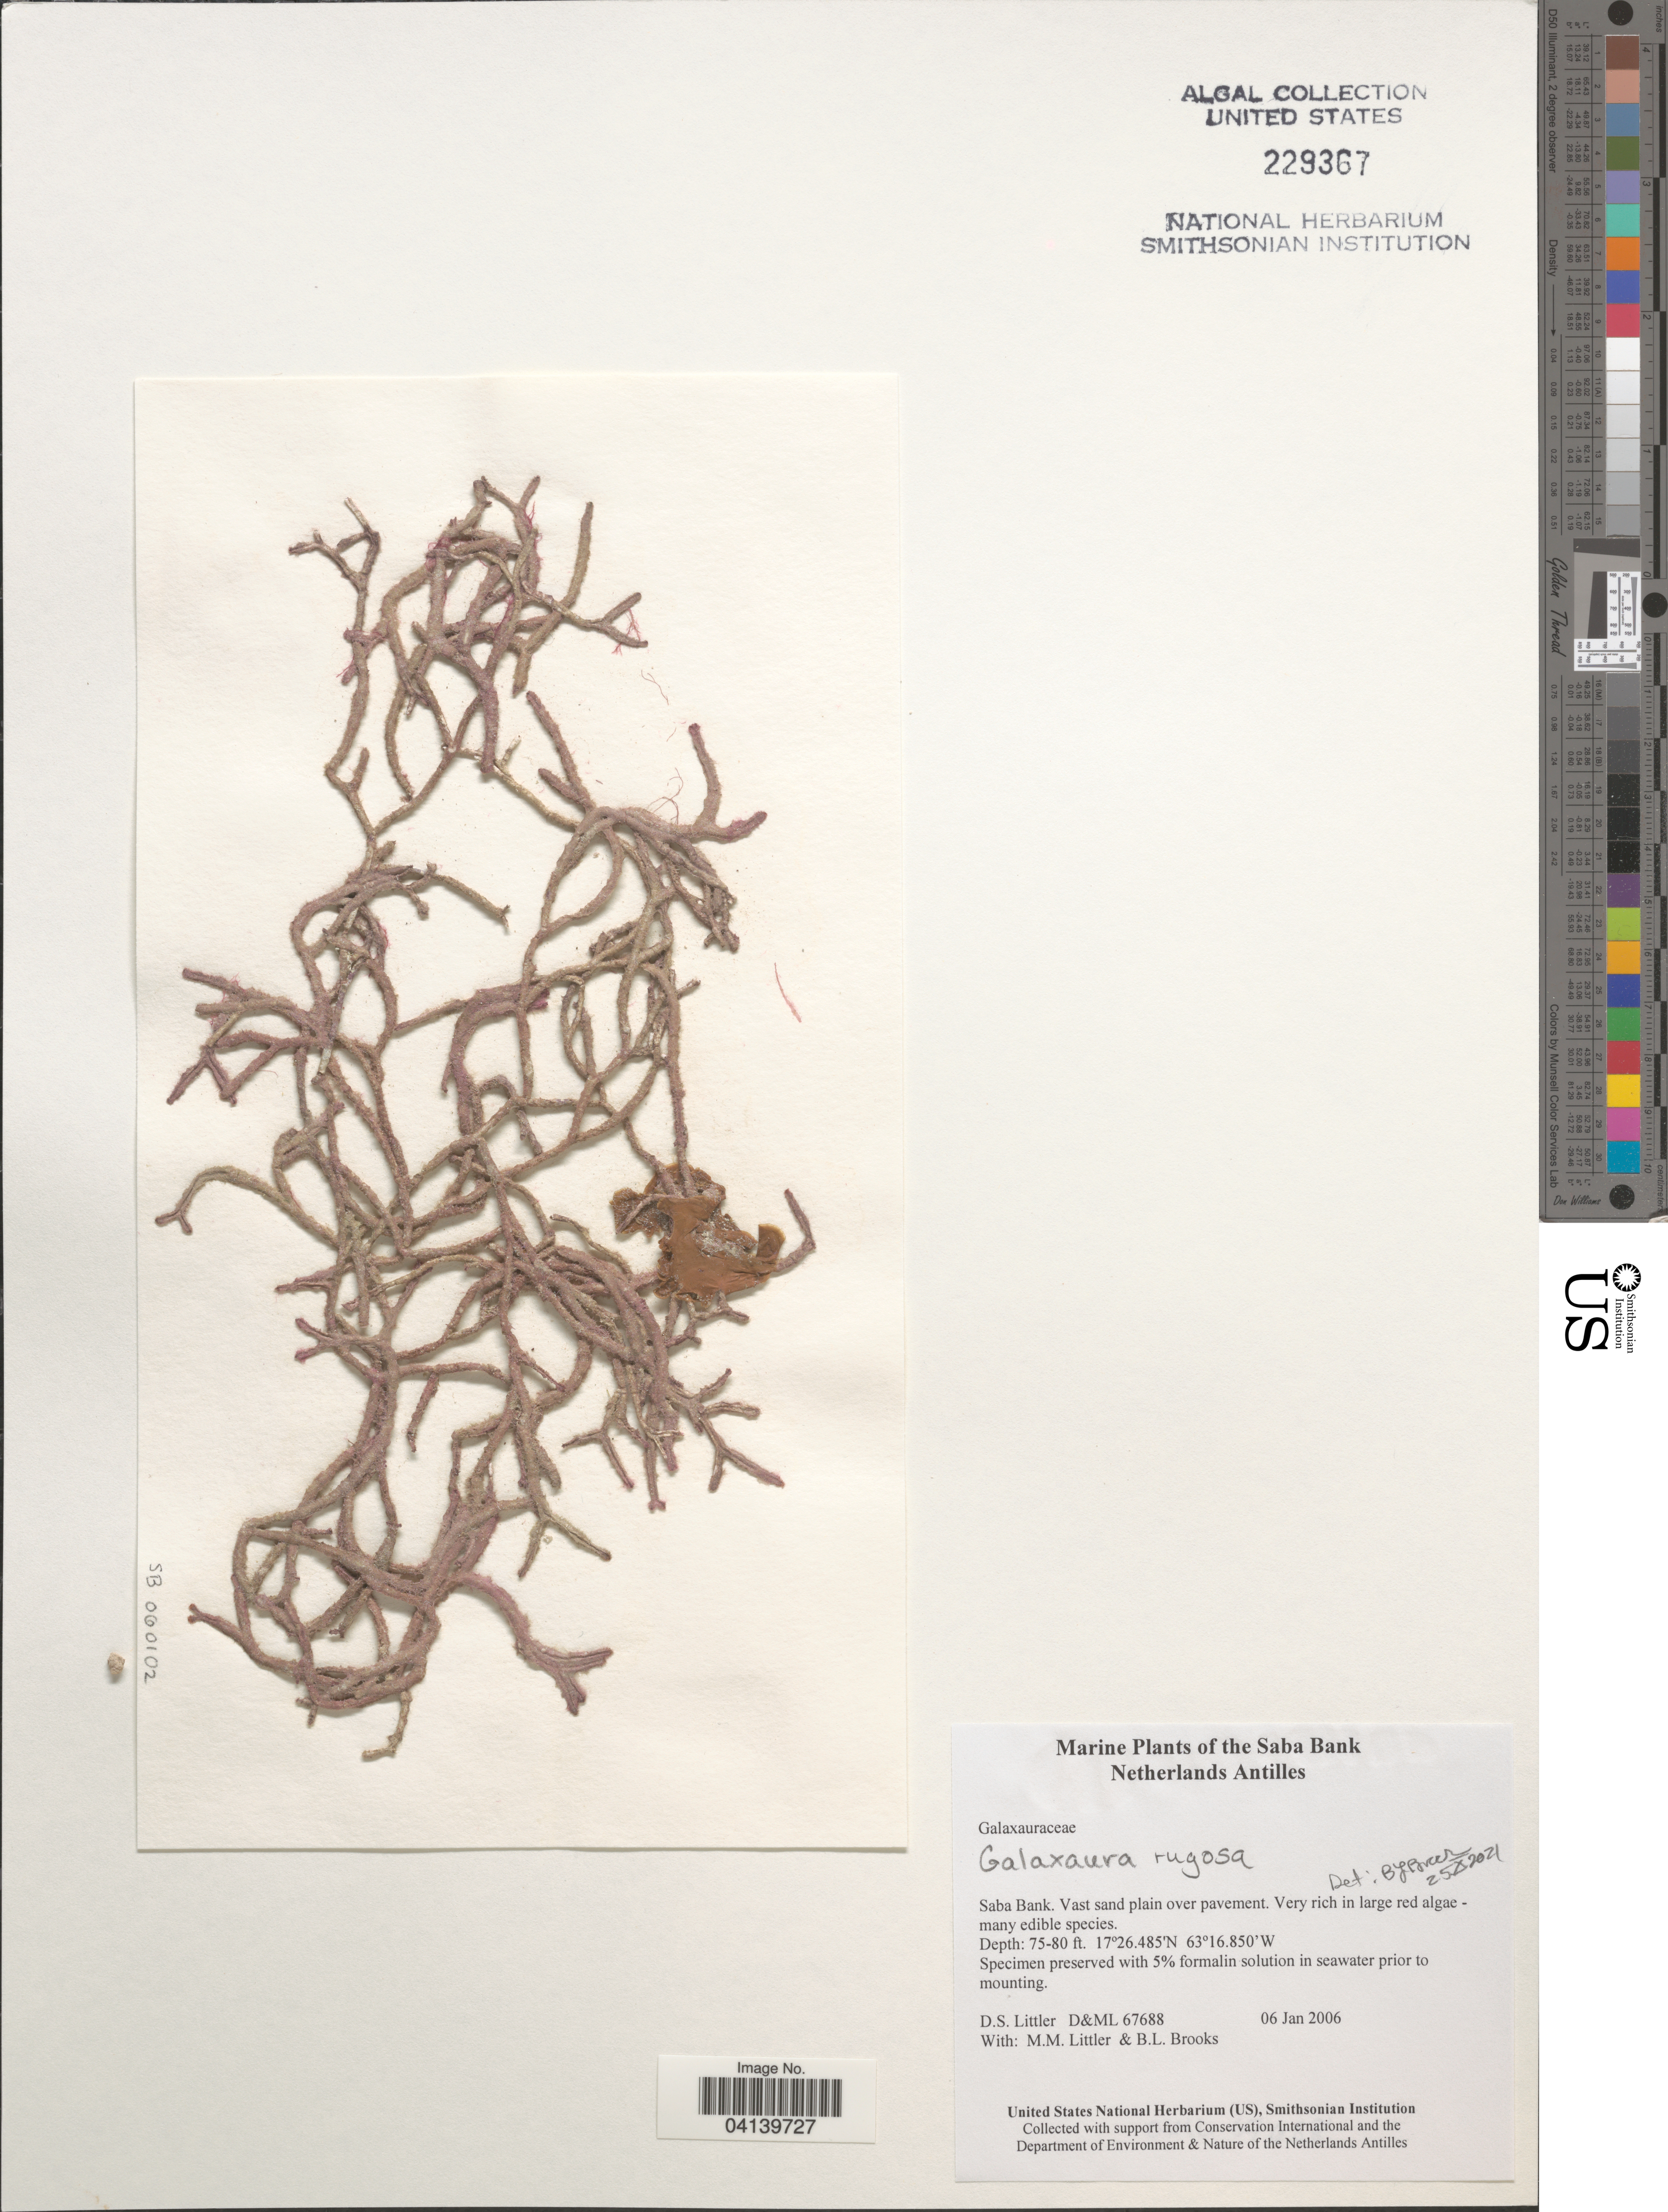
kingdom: Plantae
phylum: Rhodophyta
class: Florideophyceae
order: Nemaliales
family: Galaxauraceae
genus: Galaxaura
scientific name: Galaxaura rugosa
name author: (Ellis & Sol.) J.V.Lamouroux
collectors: D. S. Littler & B. Brooks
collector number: D&ML 67688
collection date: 2006-01-06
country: Netherlands Antilles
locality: The Saba Bank.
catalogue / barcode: US 229367